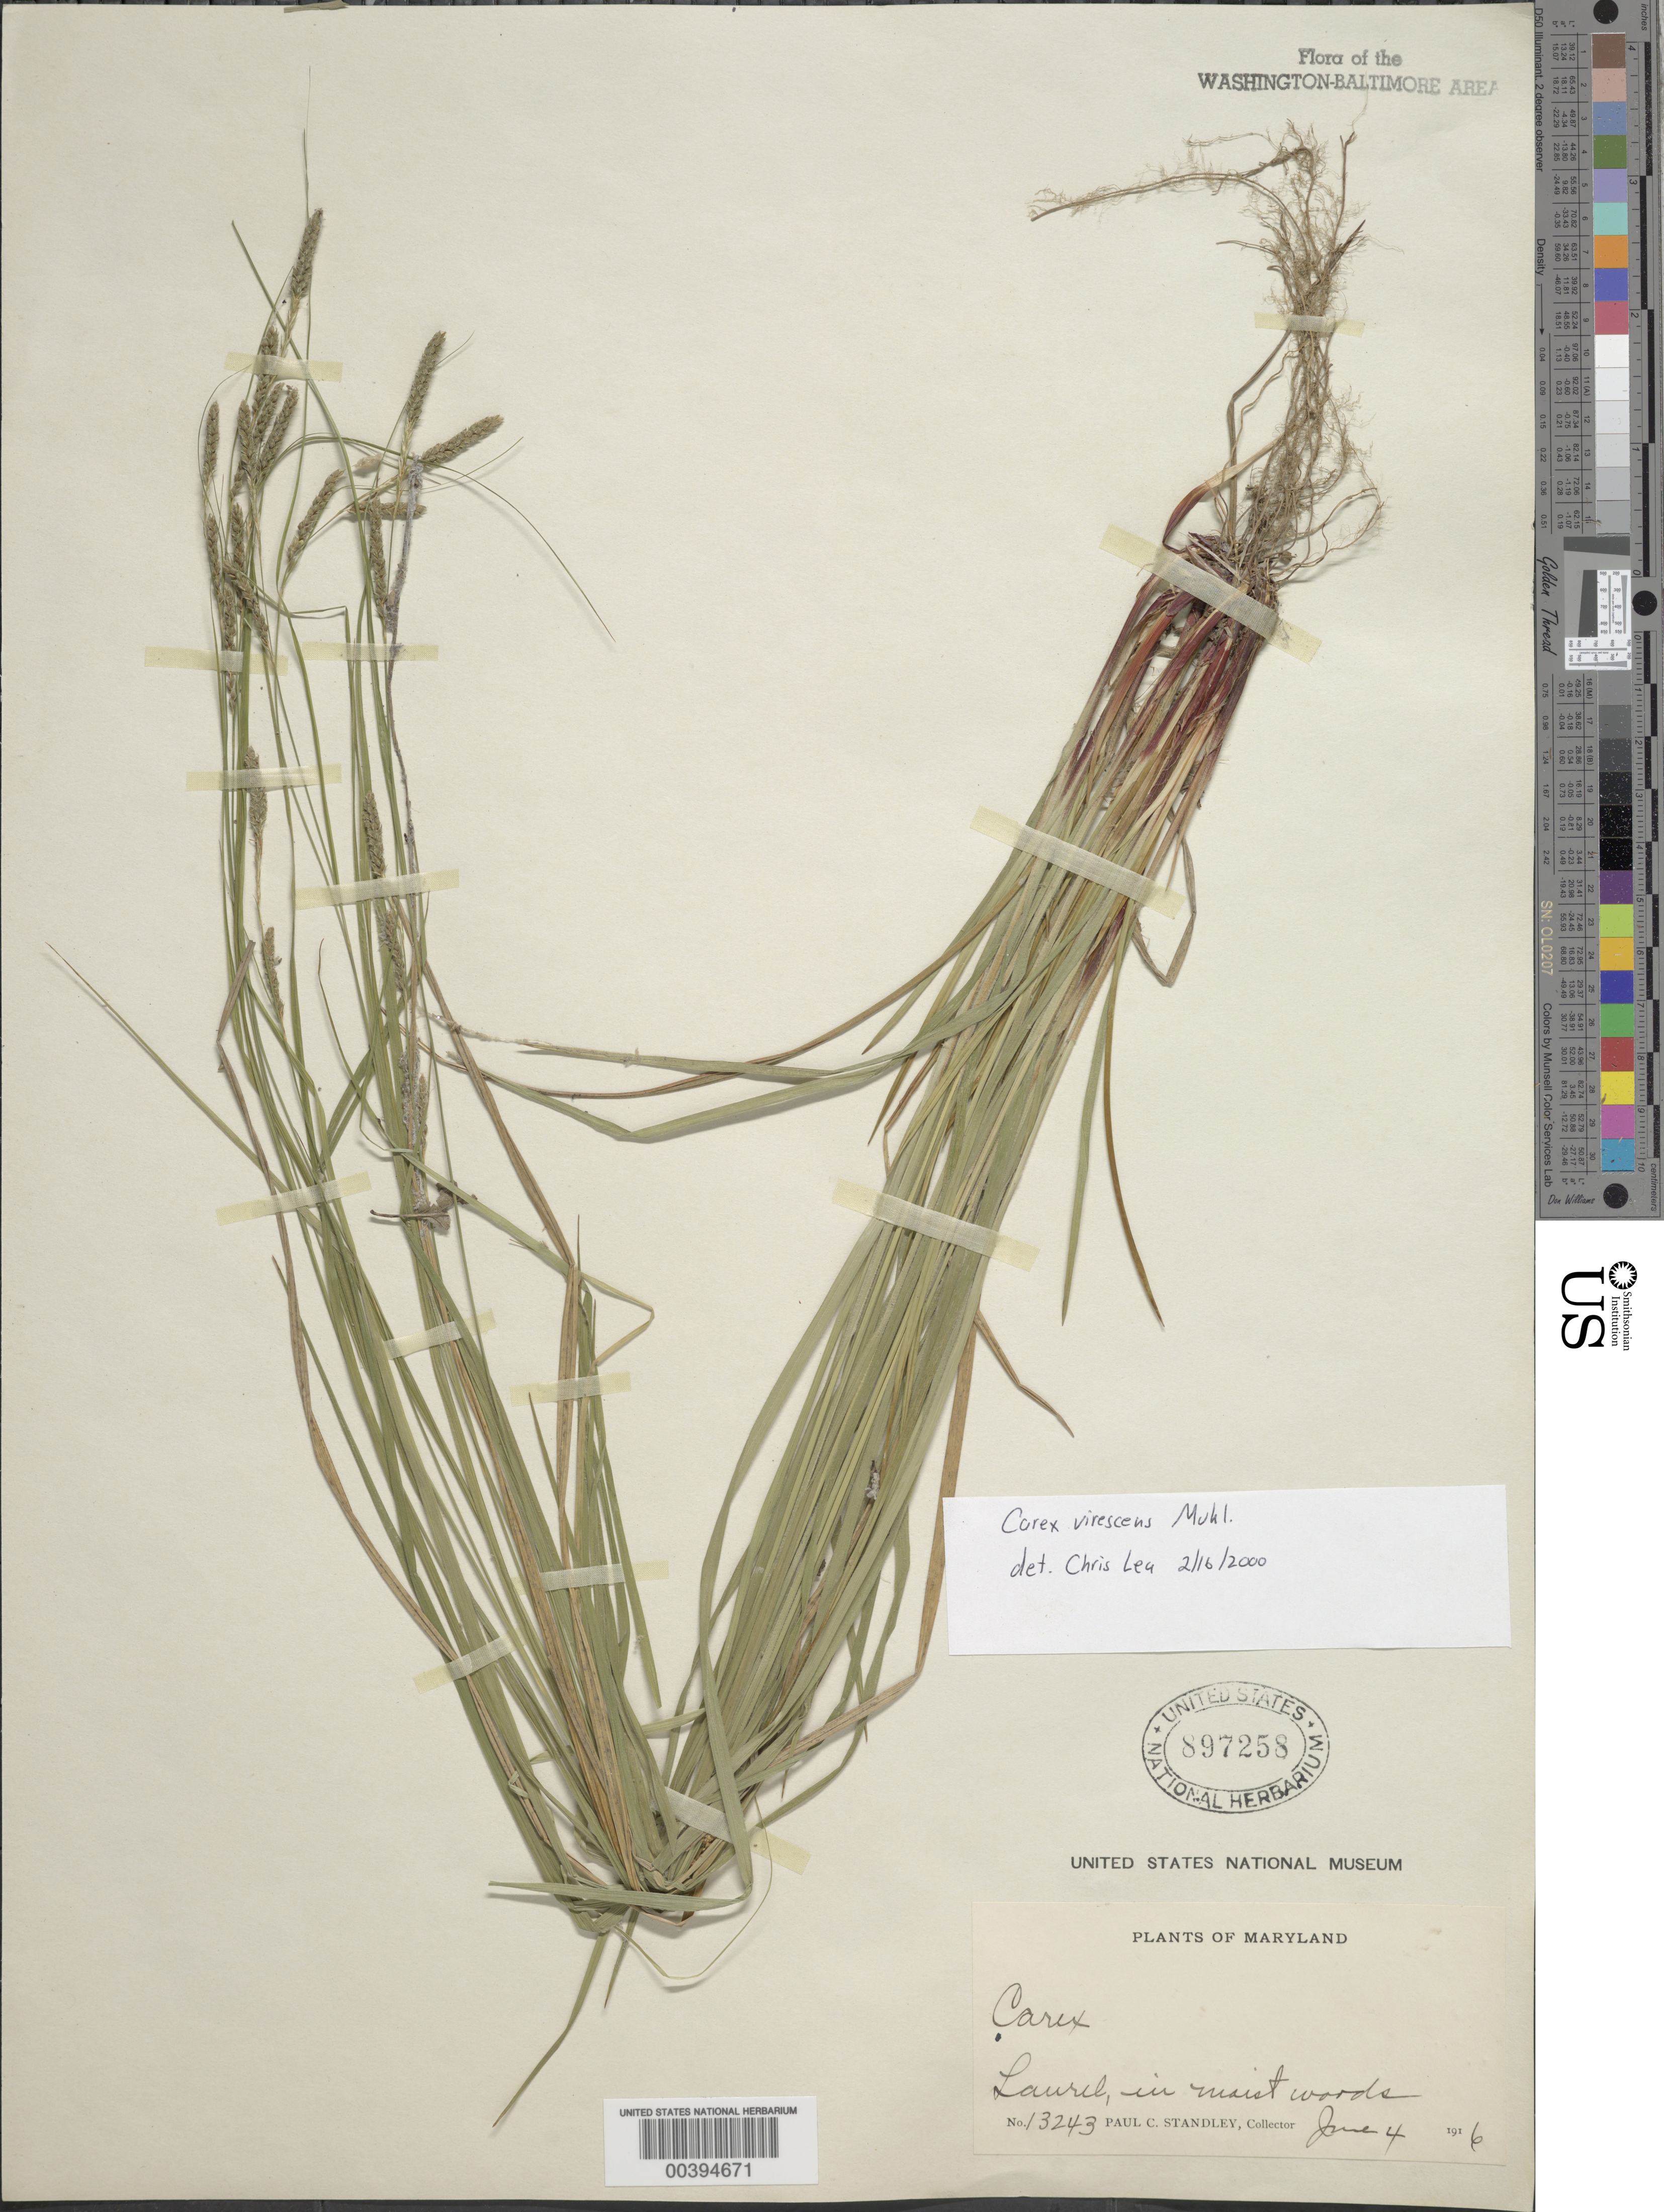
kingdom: Plantae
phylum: Tracheophyta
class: Liliopsida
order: Poales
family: Cyperaceae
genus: Carex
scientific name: Carex virescens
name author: Muhl. ex Willd.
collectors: P. C. Standley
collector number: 13243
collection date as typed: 04 Jun 1916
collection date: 1916-06-04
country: United States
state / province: Maryland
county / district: Prince George's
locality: Laurel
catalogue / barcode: US 897258